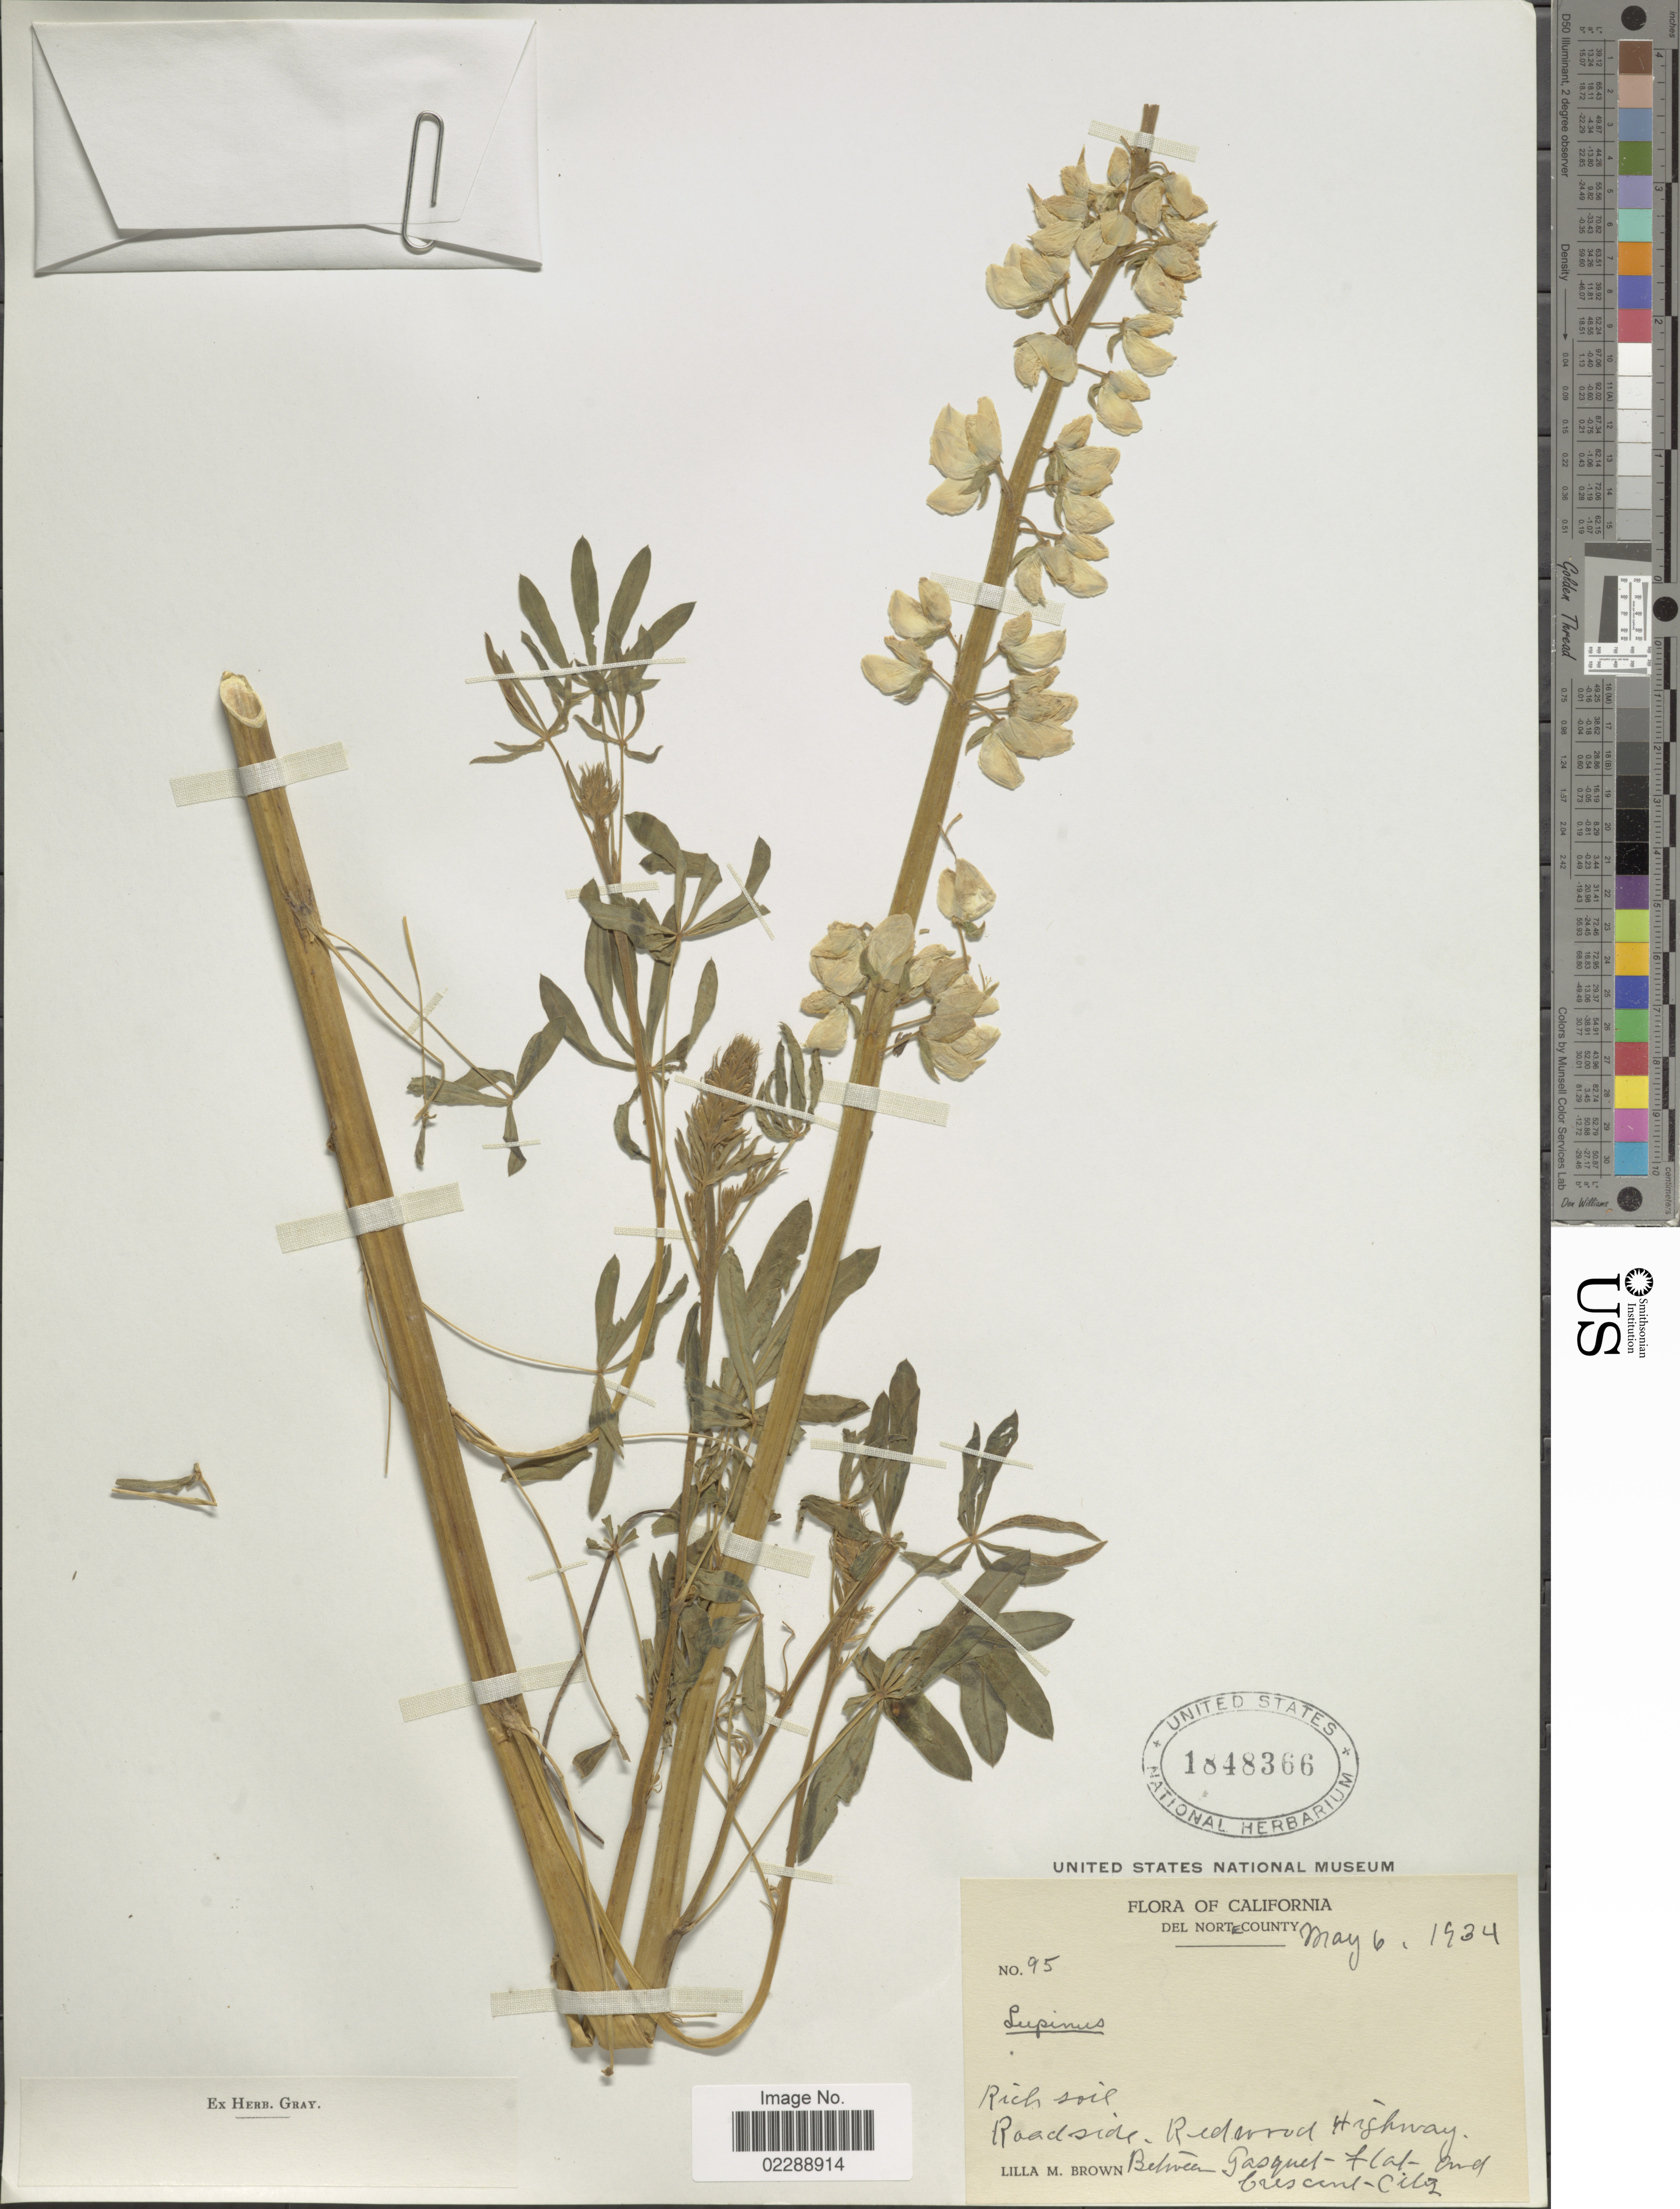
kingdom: Plantae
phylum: Tracheophyta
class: Magnoliopsida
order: Fabales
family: Fabaceae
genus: Lupinus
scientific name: Lupinus sp.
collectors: L. M. Brown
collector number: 95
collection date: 1934-05-06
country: United States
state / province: California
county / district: Del Norte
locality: Del Norte County, Roadside, Redwood Highway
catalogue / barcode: US 1848366